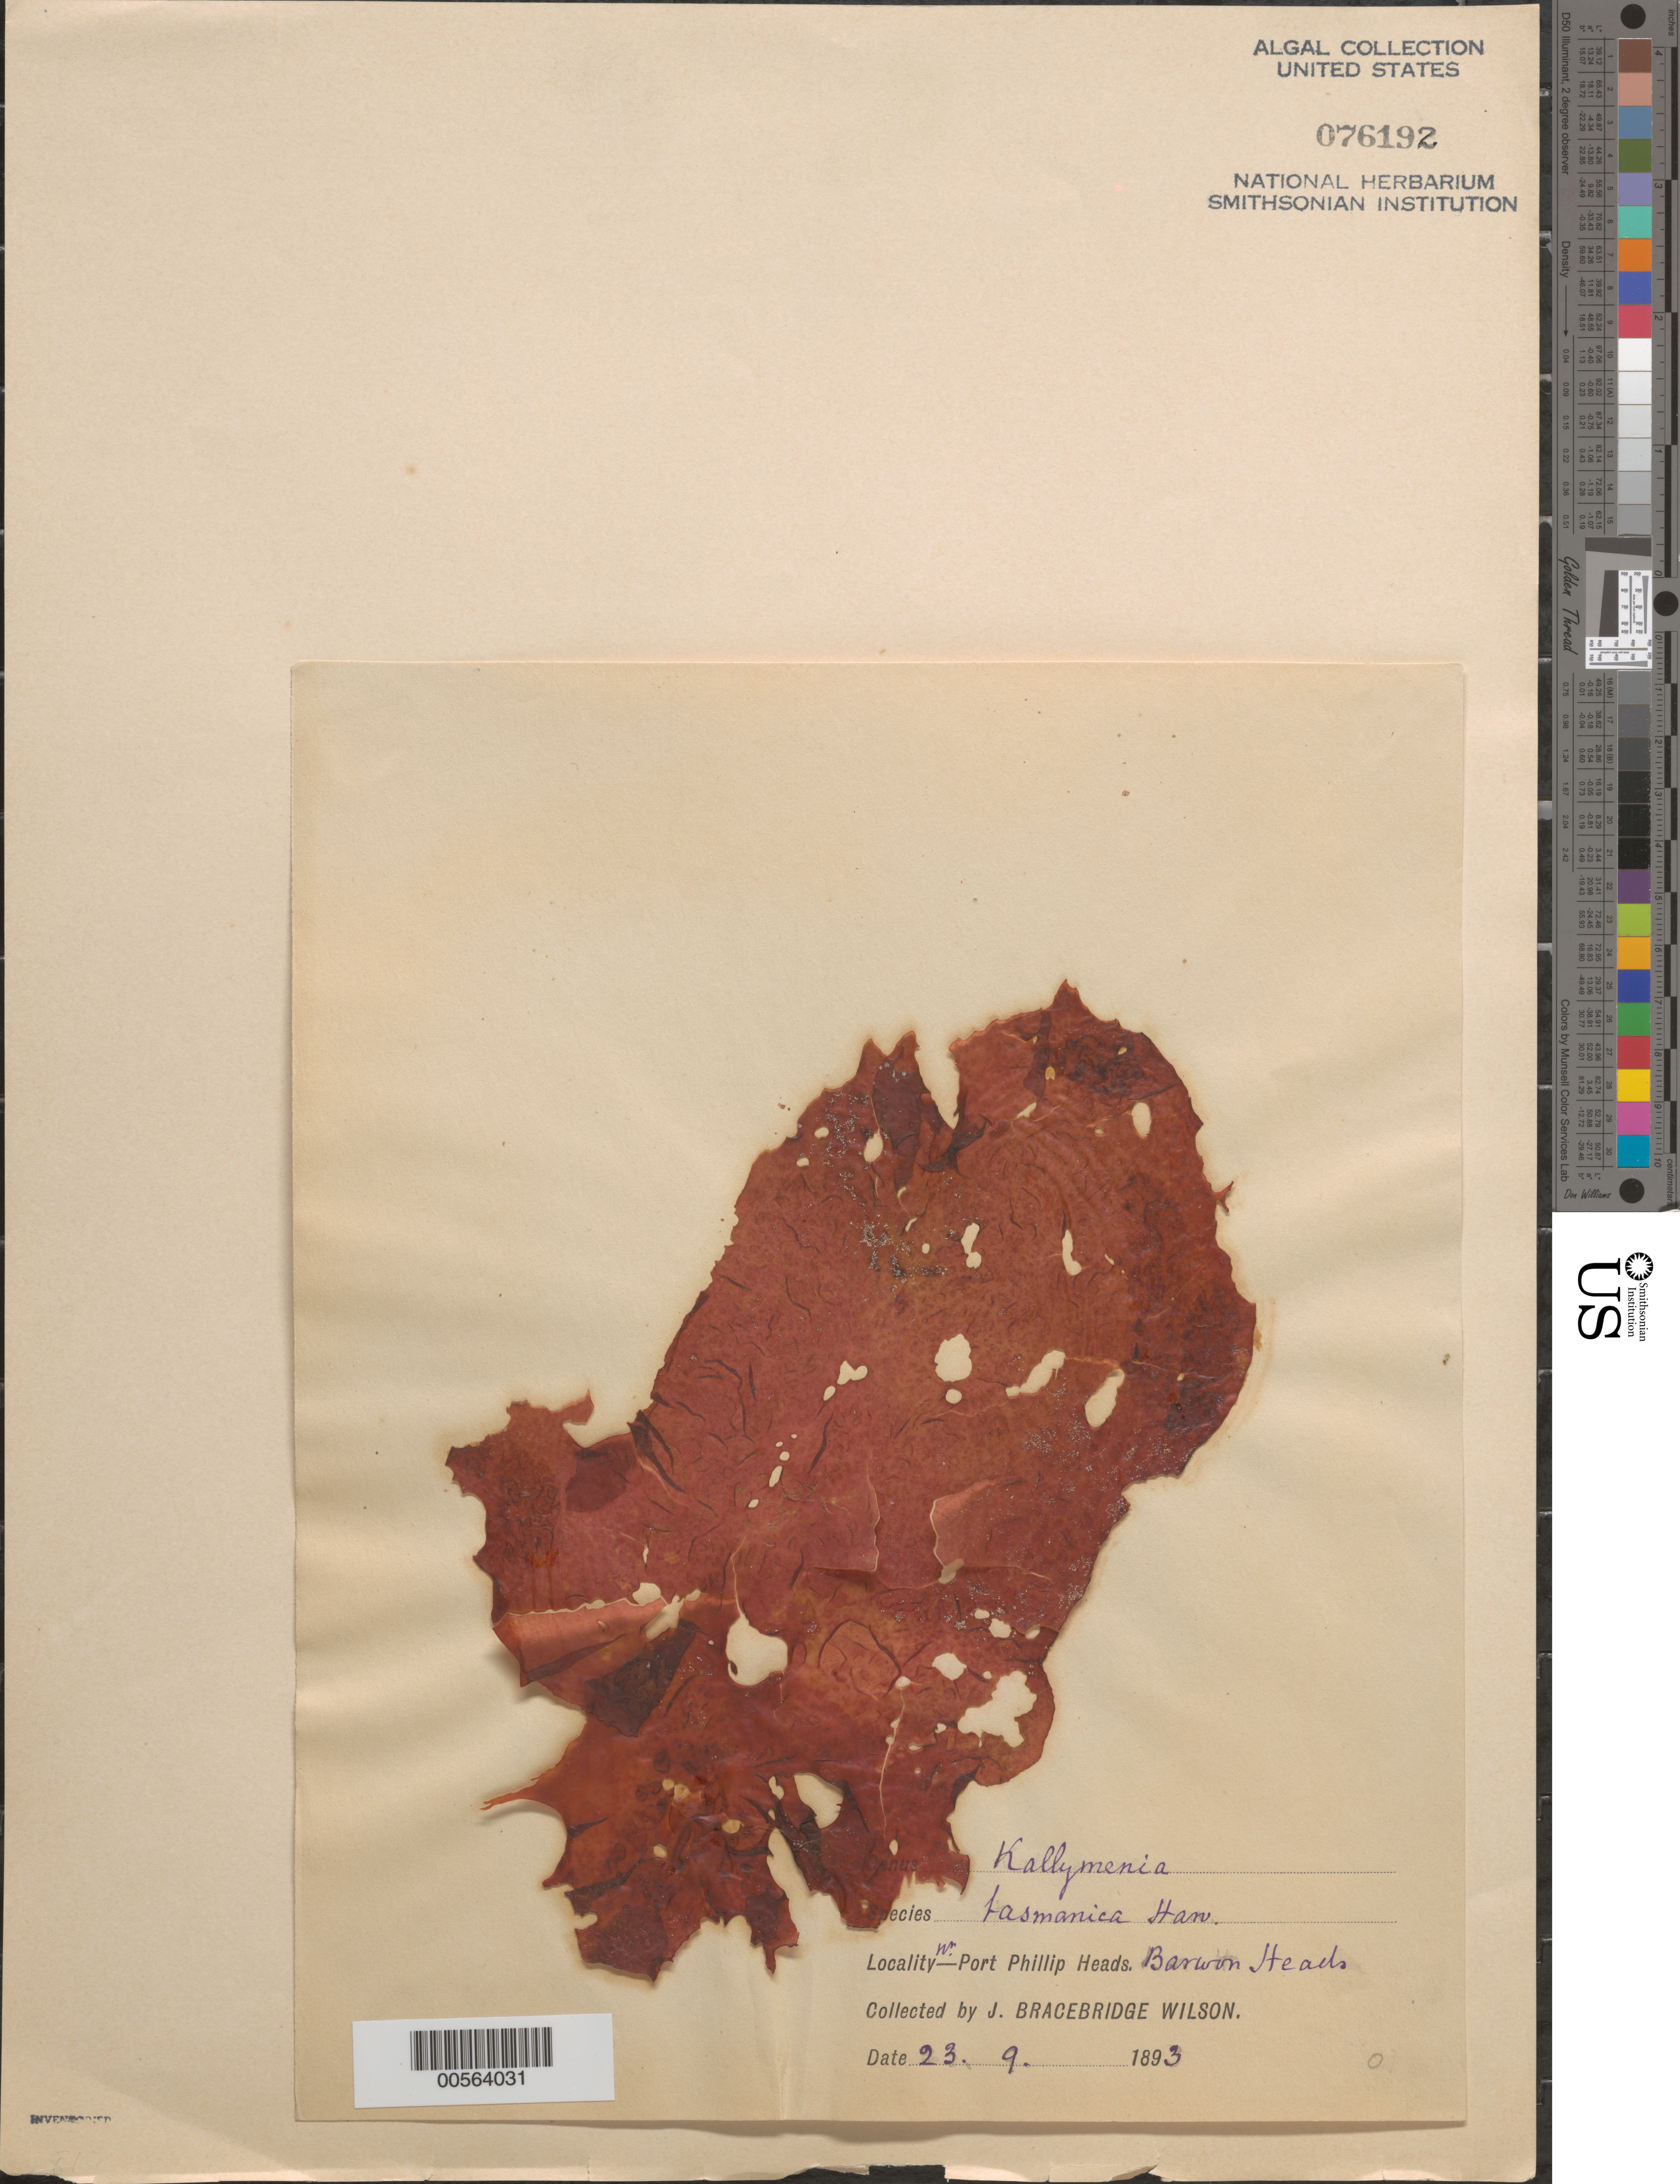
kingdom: Plantae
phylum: Rhodophyta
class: Florideophyceae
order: Gigartinales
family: Kallymeniaceae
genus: Croisettea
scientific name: Croisettea tasmanica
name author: (Harv.) M.J. Wynne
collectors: J. B. Wilson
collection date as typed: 23 Sep 1893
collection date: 1893-09-23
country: Australia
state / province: Victoria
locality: Barwon heads, near port phillip heads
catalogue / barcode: US 76192